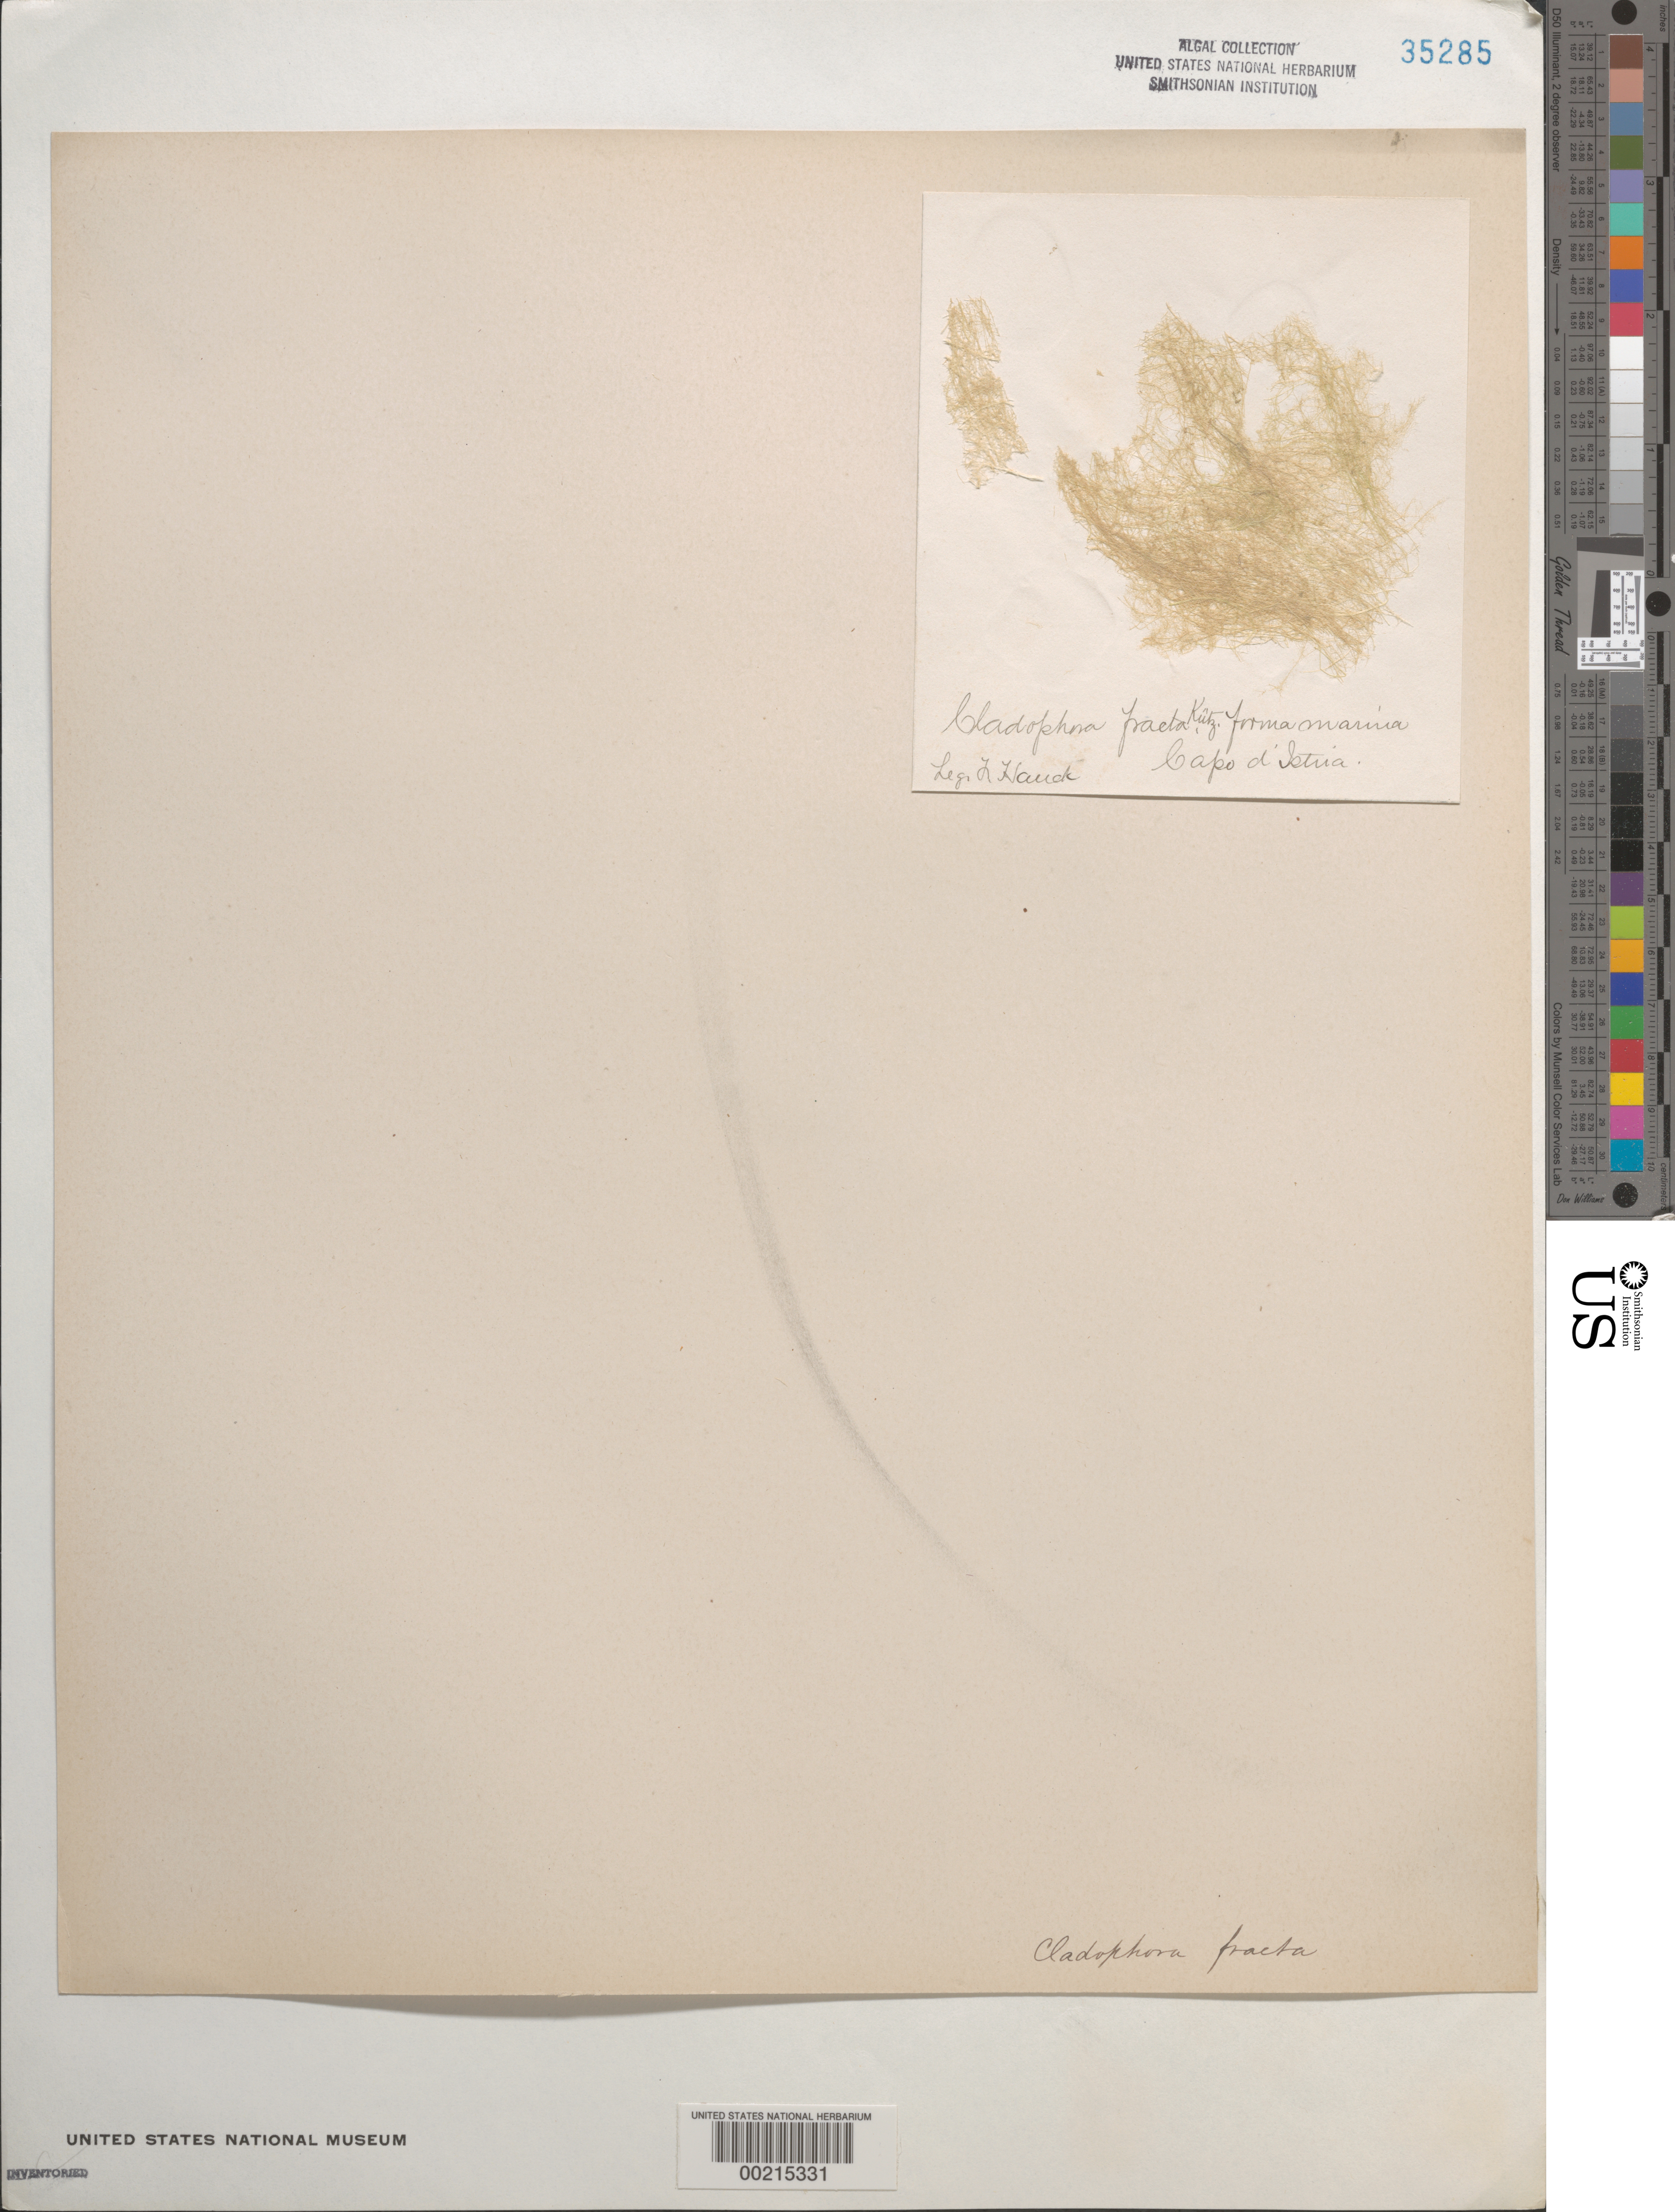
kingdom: Plantae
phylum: Chlorophyta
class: Ulvophyceae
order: Cladophorales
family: Cladophoraceae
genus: Cladophora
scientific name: Cladophora fracta f. marina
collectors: F. Hauck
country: Croatia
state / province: Istria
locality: Istria Peninsula (Capo d'Istria)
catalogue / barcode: US 35285